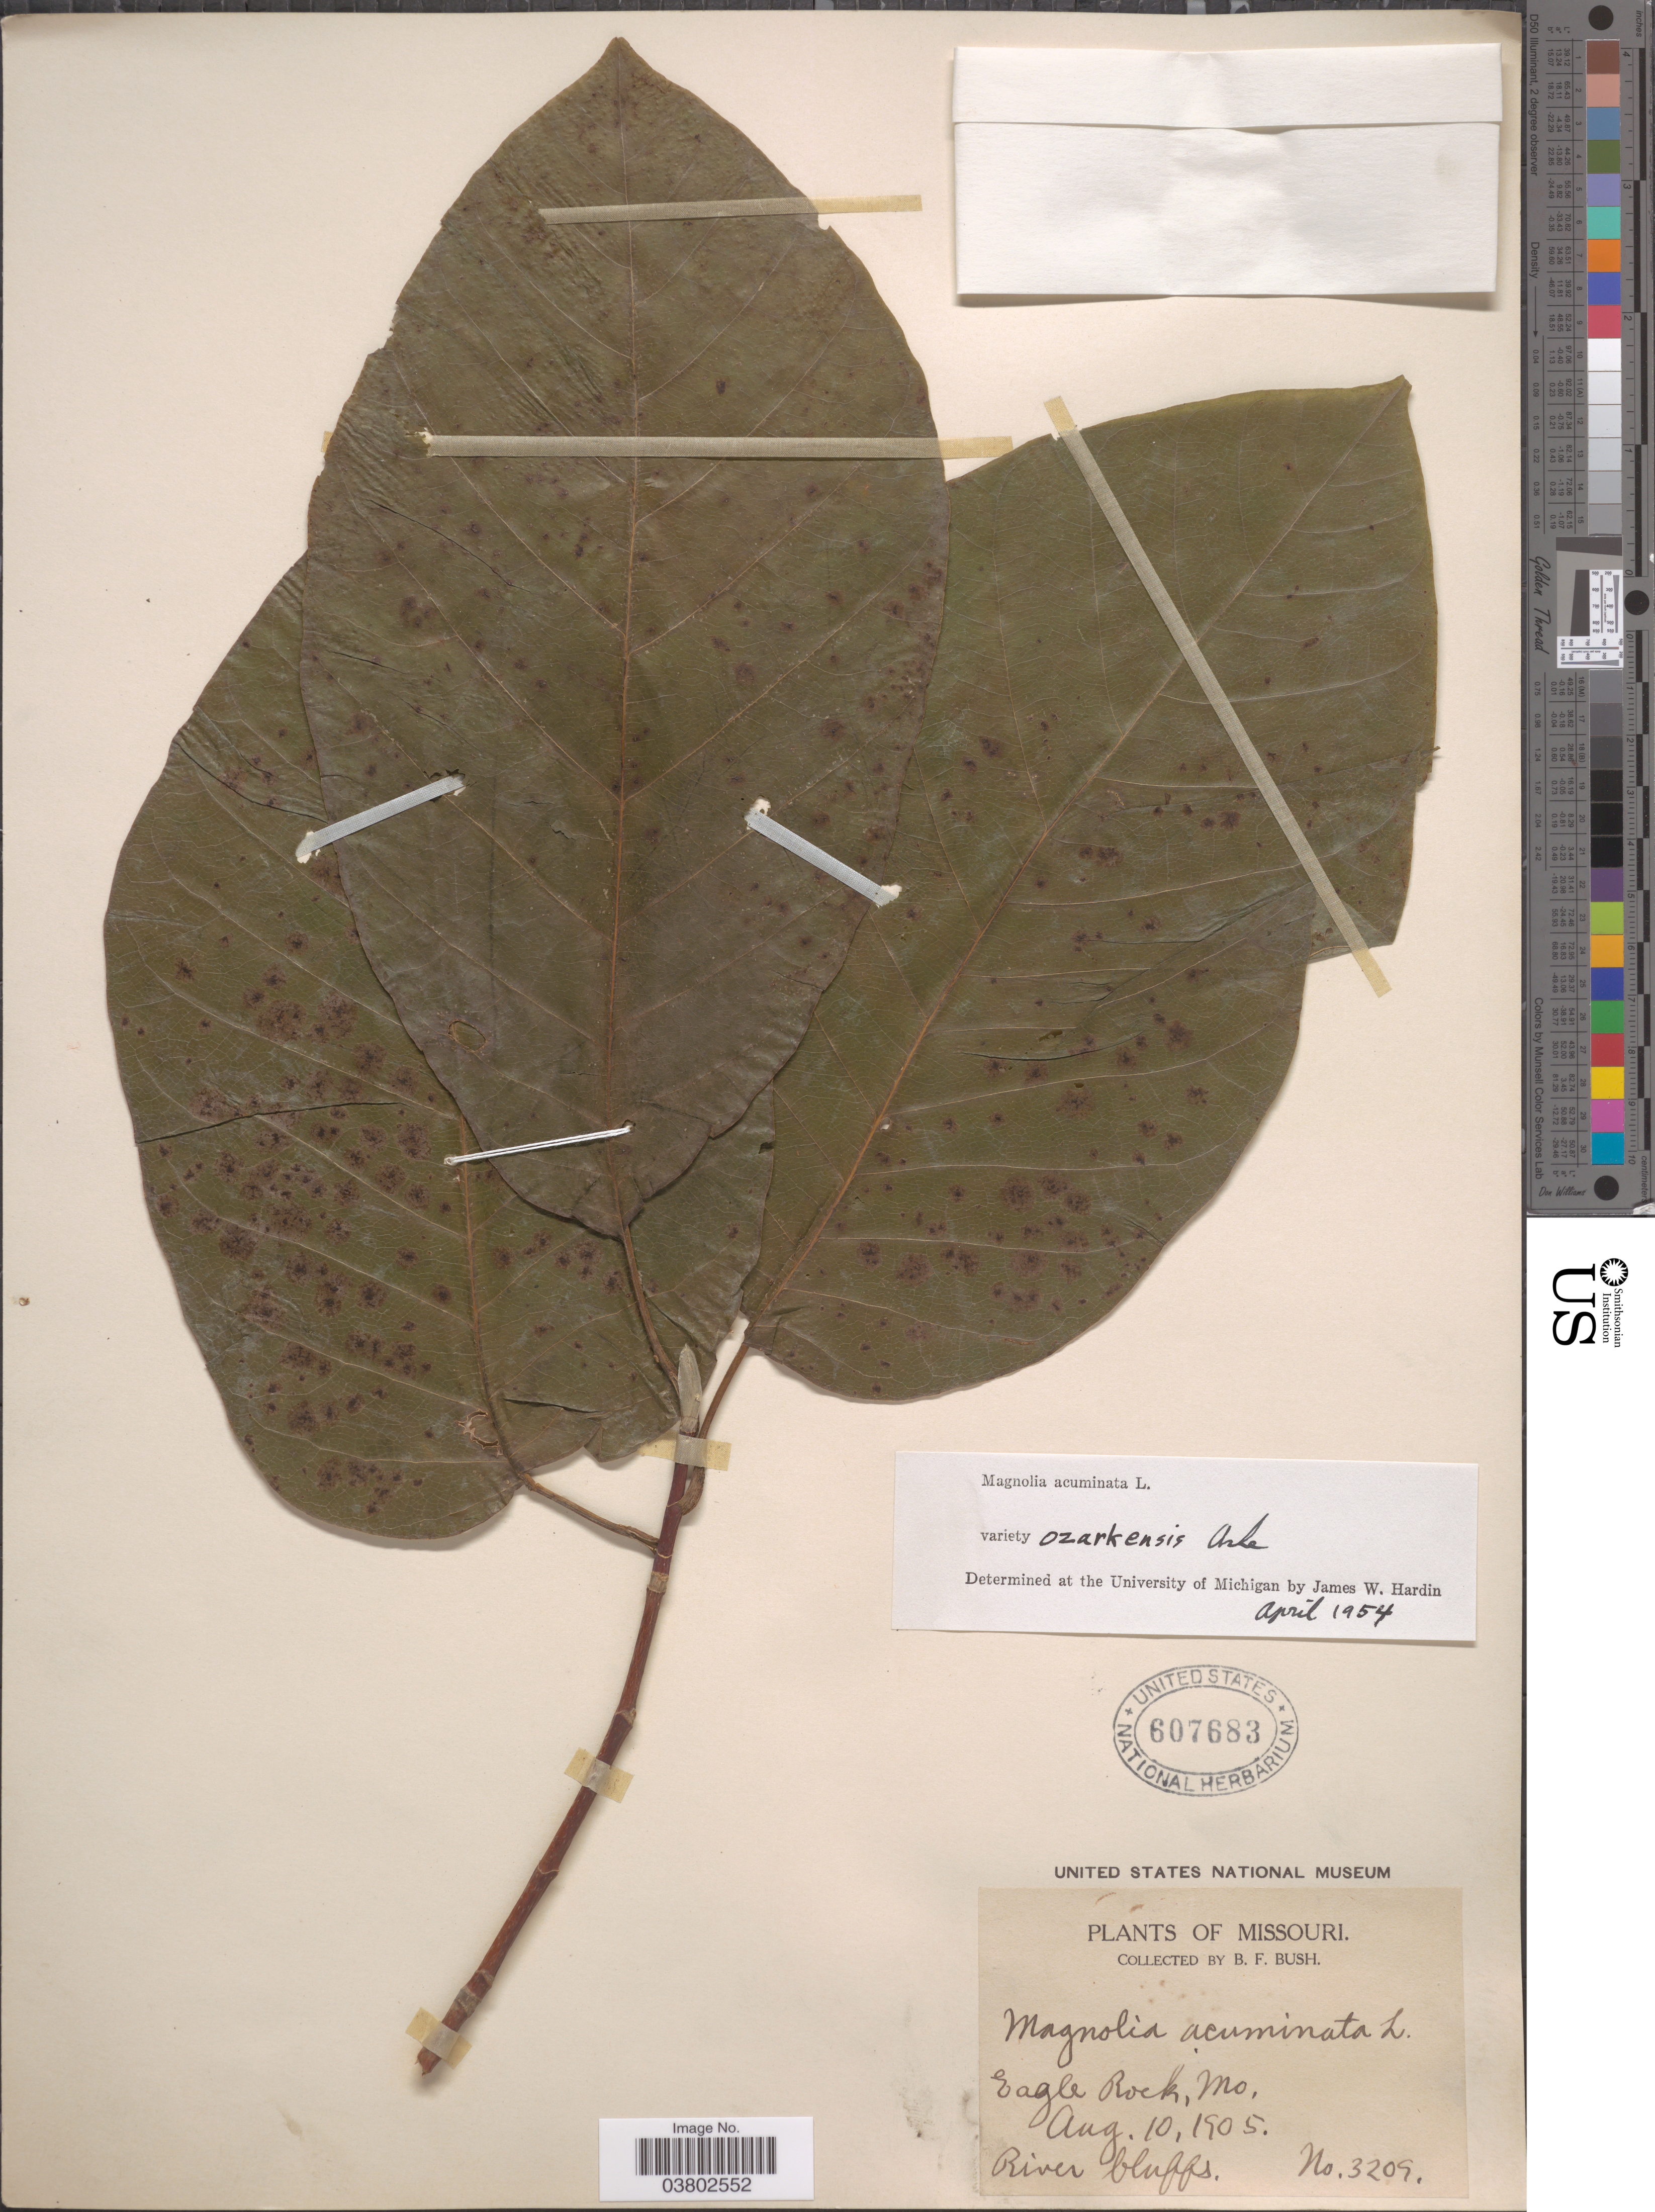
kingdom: Plantae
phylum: Tracheophyta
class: Magnoliopsida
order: Magnoliales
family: Magnoliaceae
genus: Magnolia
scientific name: Magnolia acuminata var. ozarkensis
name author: Ashe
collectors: B. F. Bush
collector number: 3209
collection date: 1905-08-10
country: United States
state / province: Missouri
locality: Eagle Rock.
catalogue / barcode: US 607683